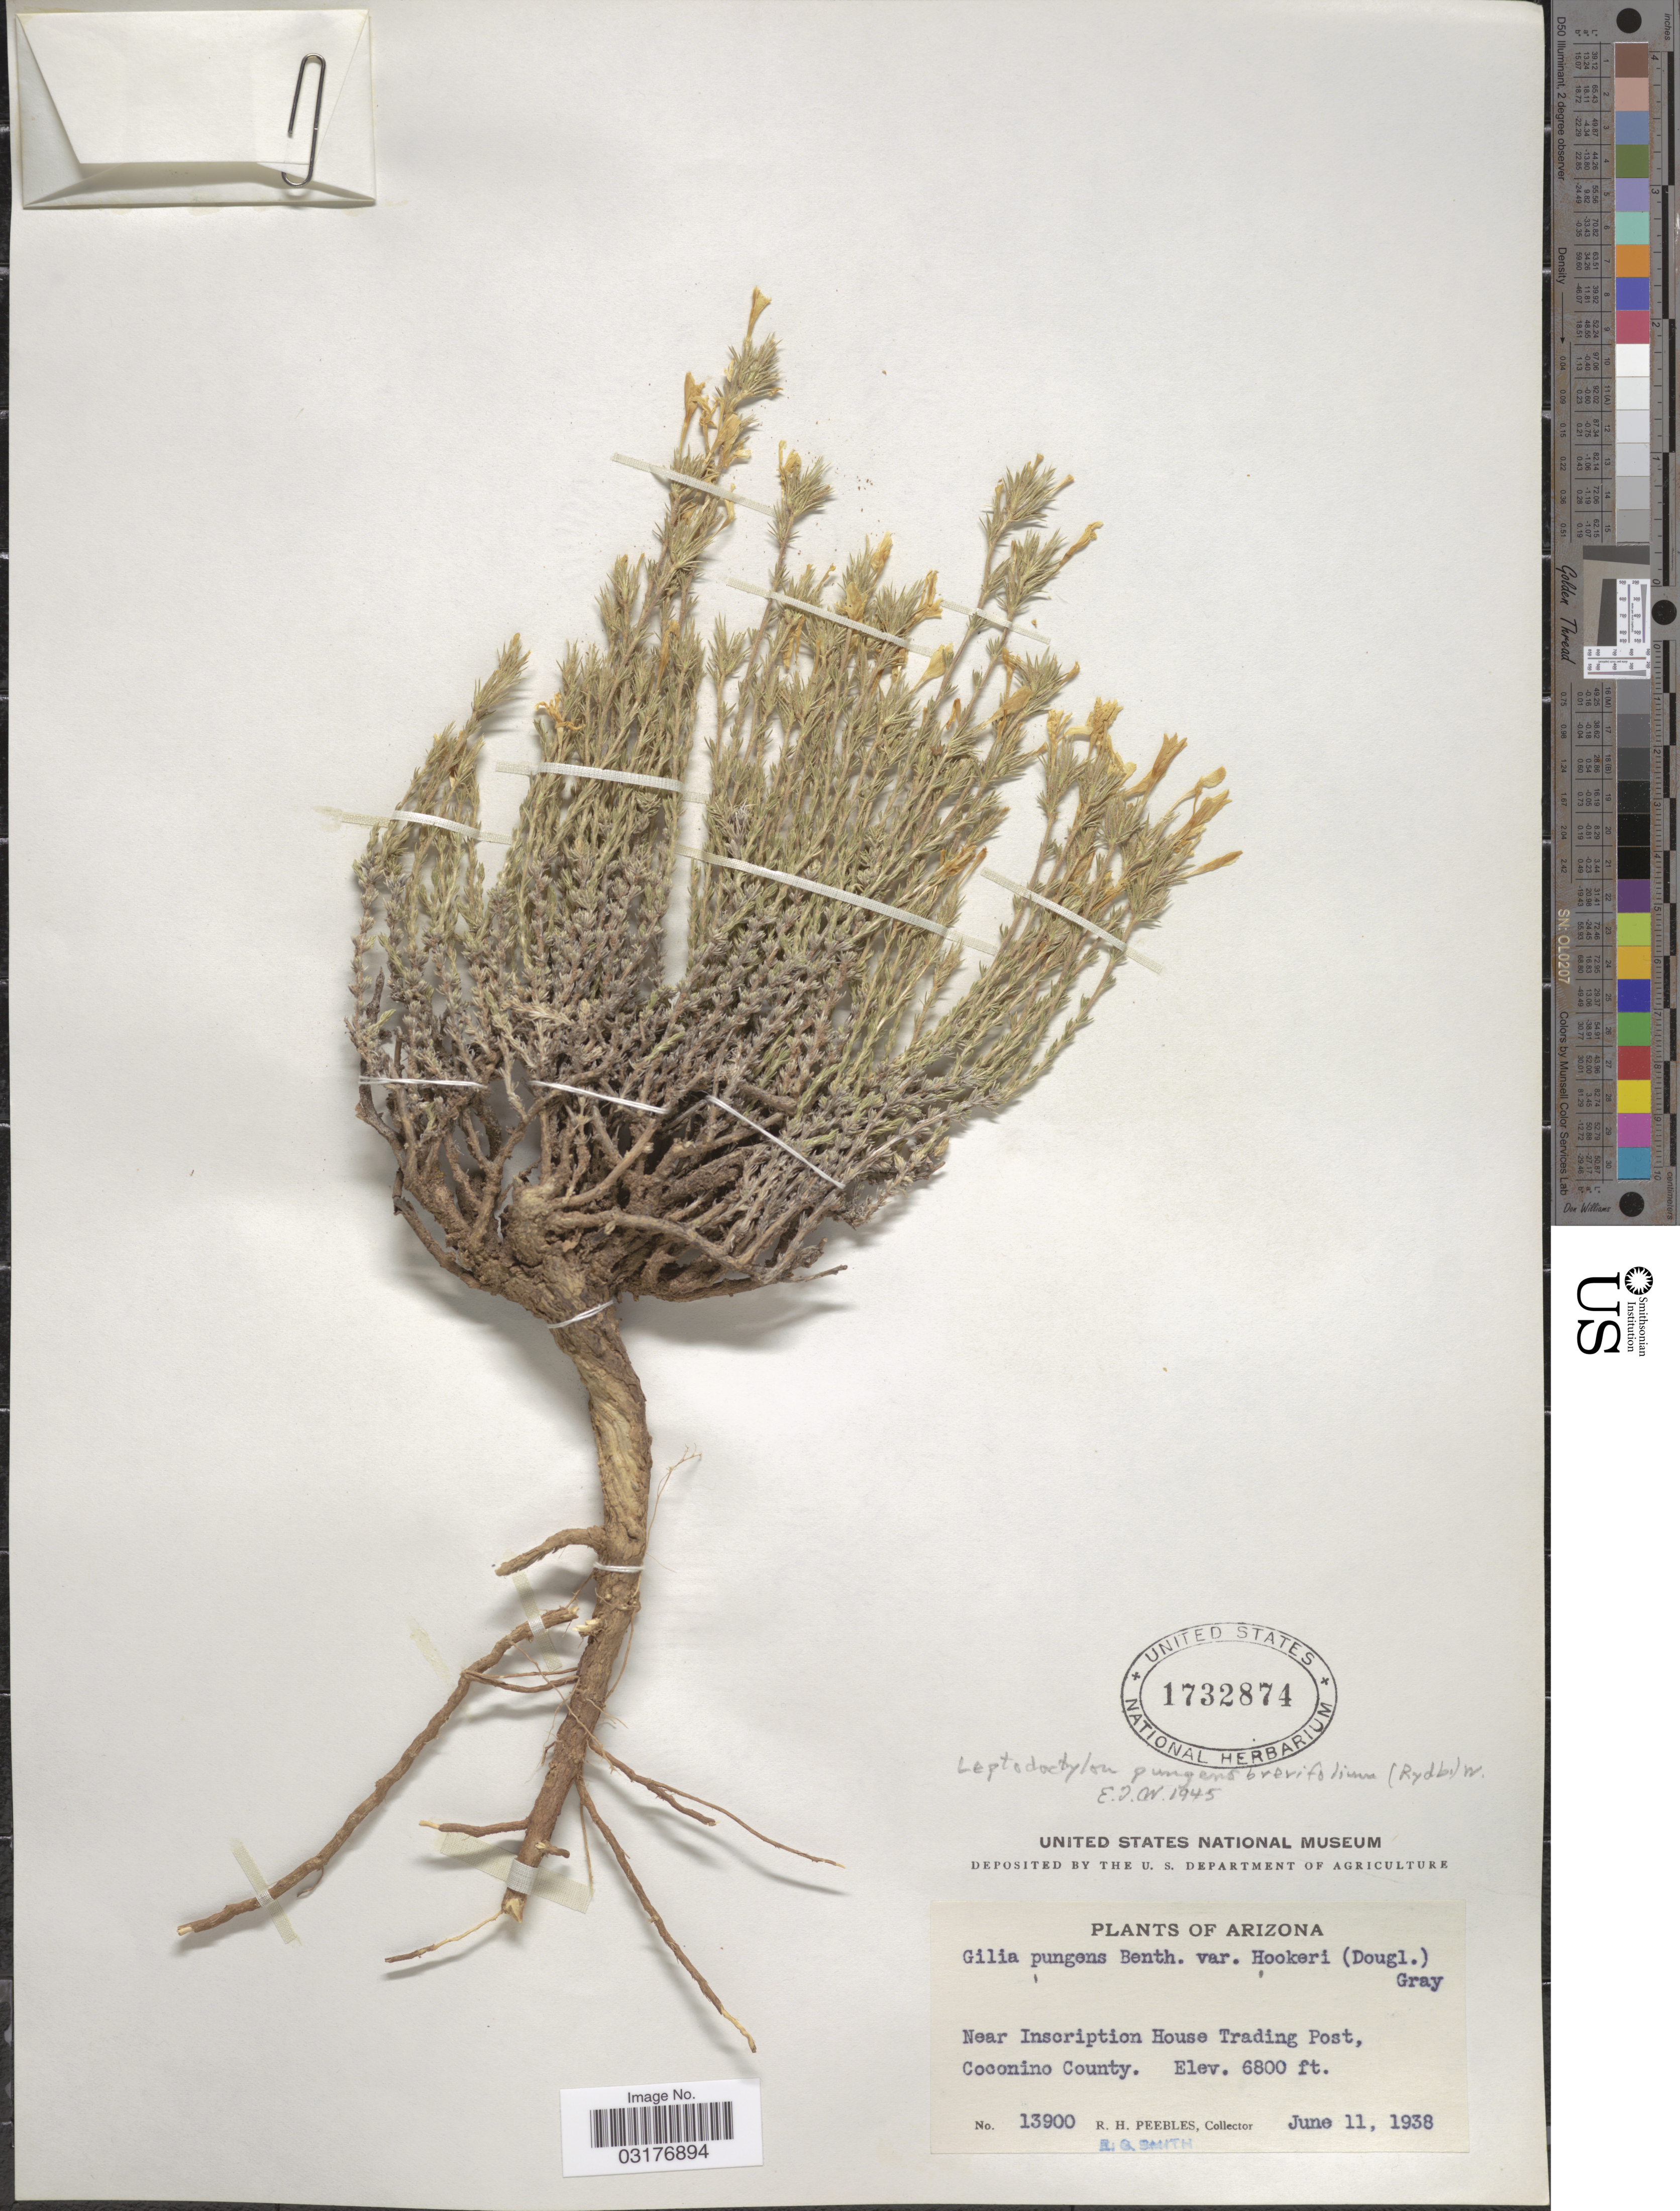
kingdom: Plantae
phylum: Tracheophyta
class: Magnoliopsida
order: Ericales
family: Polemoniaceae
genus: Linanthus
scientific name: Linanthus pungens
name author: (Torr.) J.M. Porter & L.A. Johnson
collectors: R. H. Peebles & E. G. Smith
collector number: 13900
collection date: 1938-06-11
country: United States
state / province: Arizona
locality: Near Inscription House Trading Post, Coconino County.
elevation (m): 2073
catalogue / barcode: US 1732874